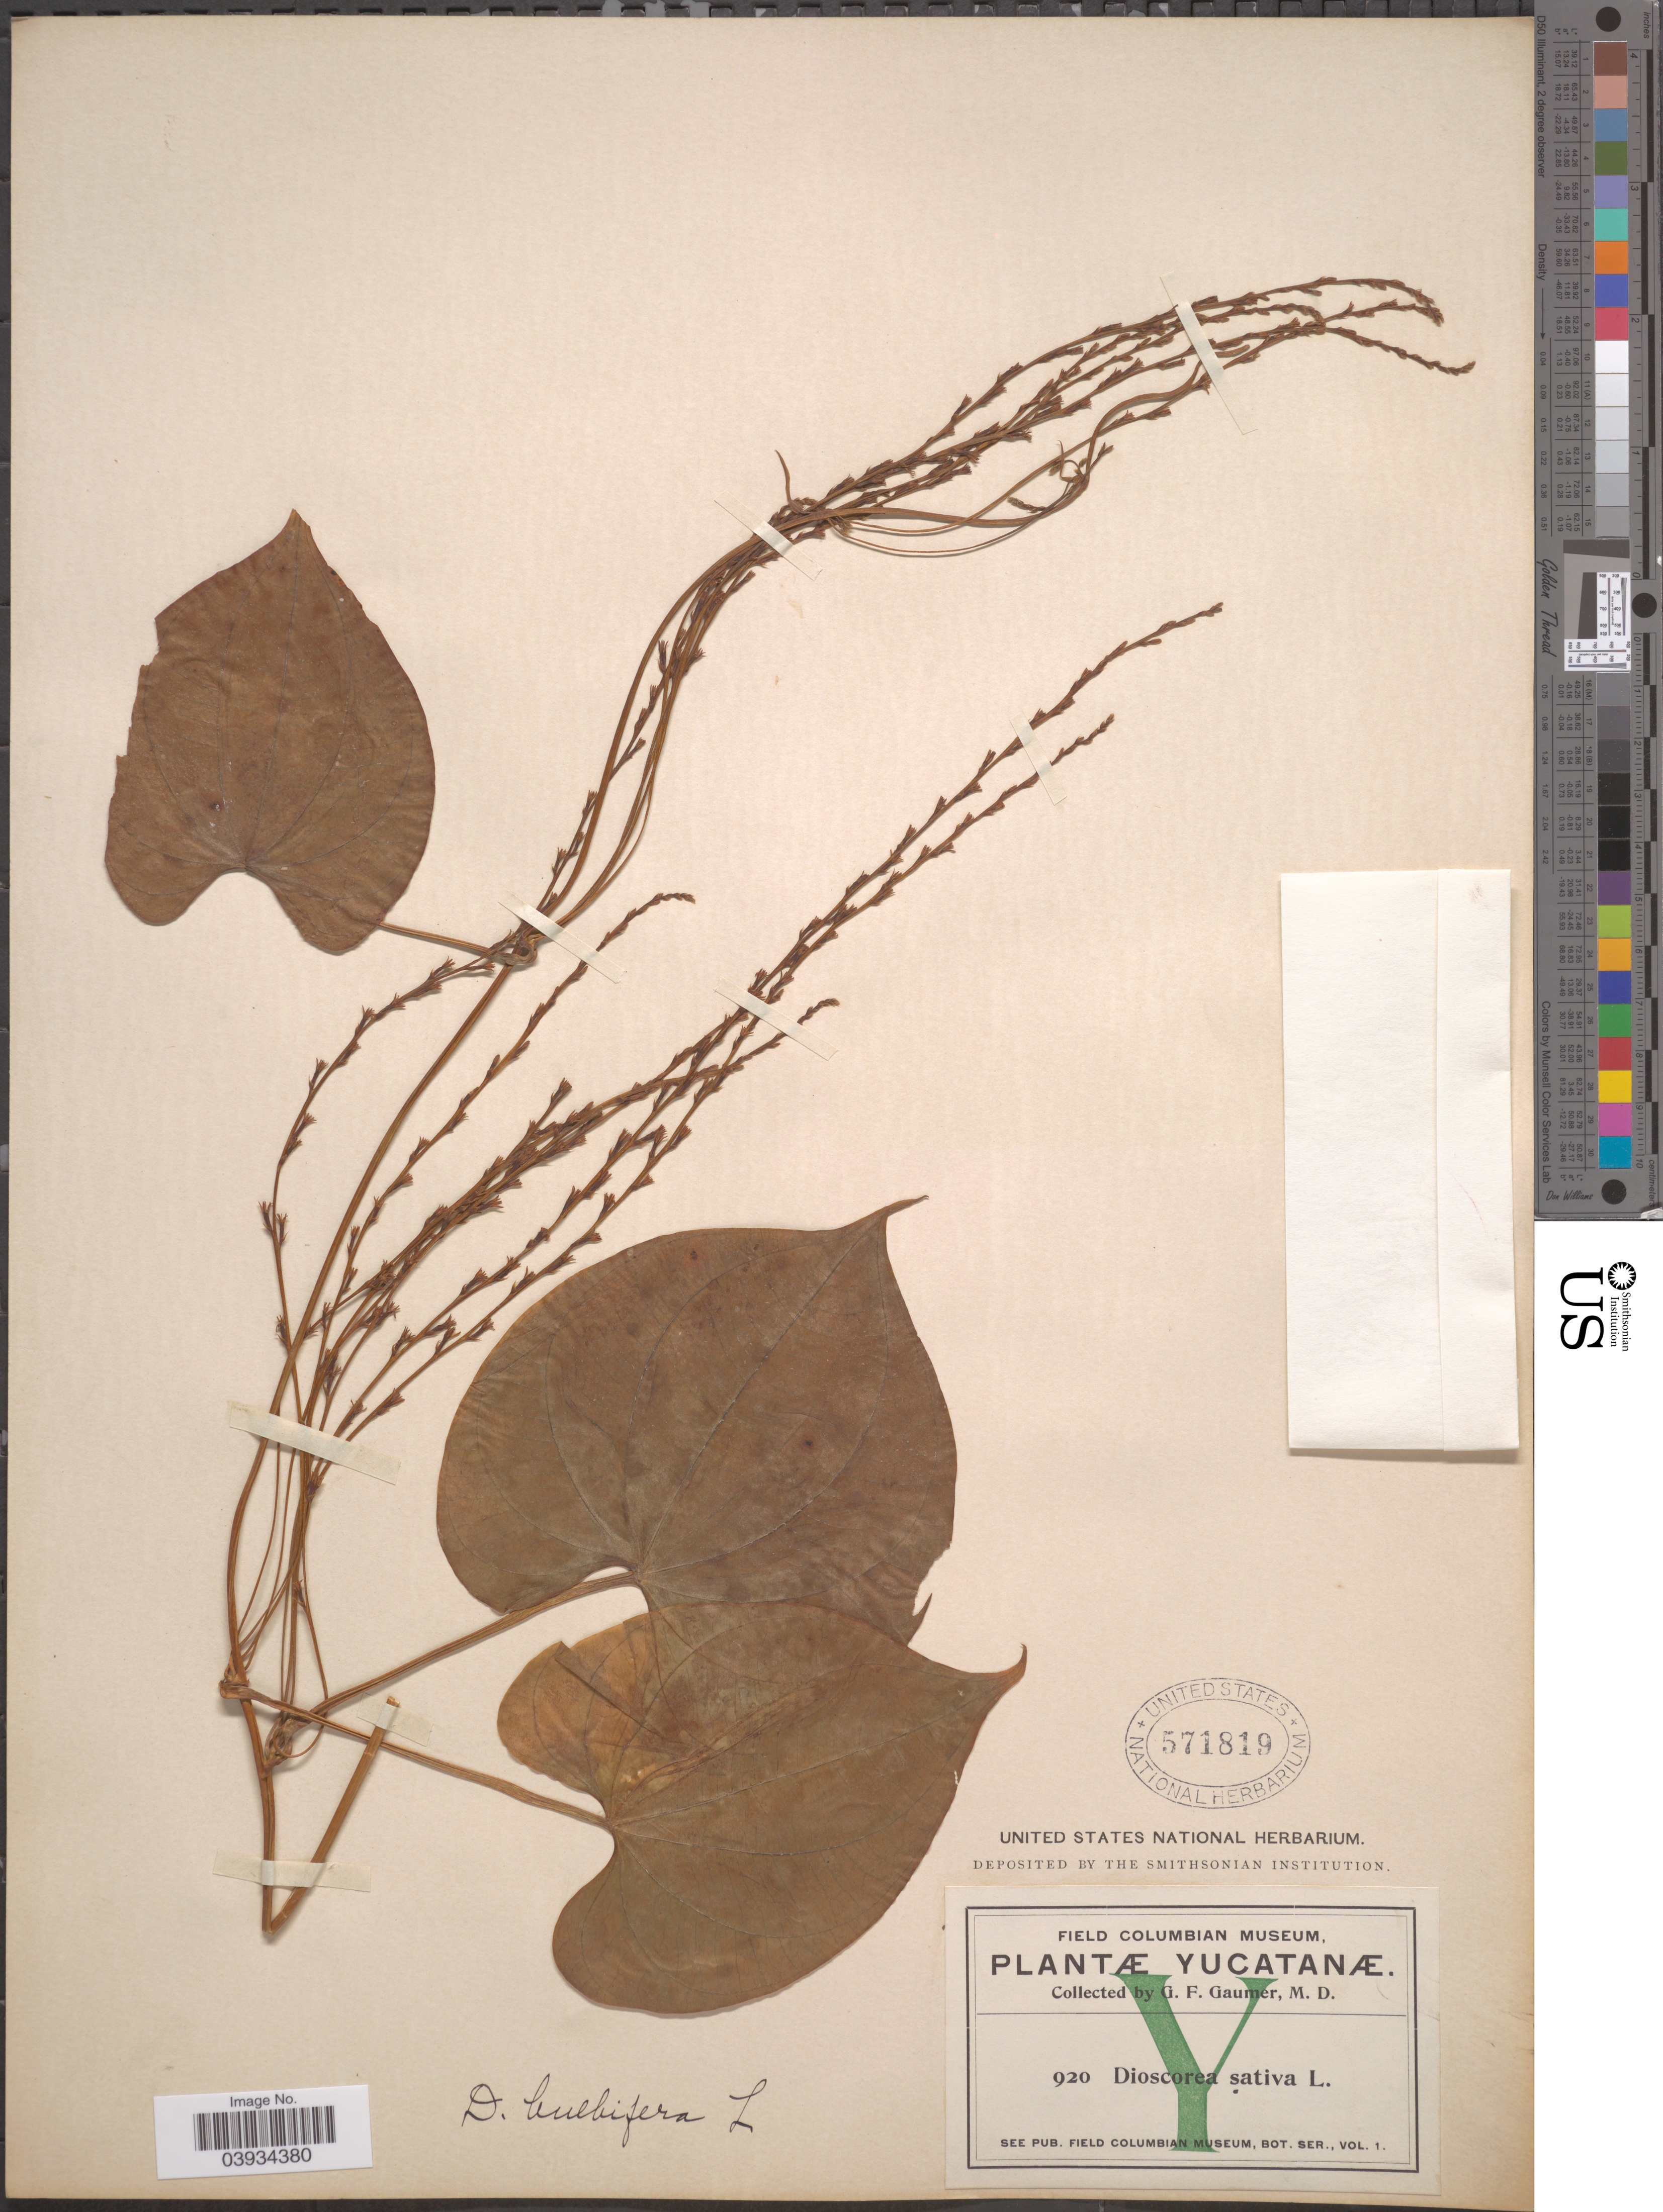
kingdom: Plantae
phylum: Tracheophyta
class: Liliopsida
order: Dioscoreales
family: Dioscoreaceae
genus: Dioscorea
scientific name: Dioscorea bulbifera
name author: L.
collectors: G. F. Gaumer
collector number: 920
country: Mexico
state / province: Yucatán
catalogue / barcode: US 571819